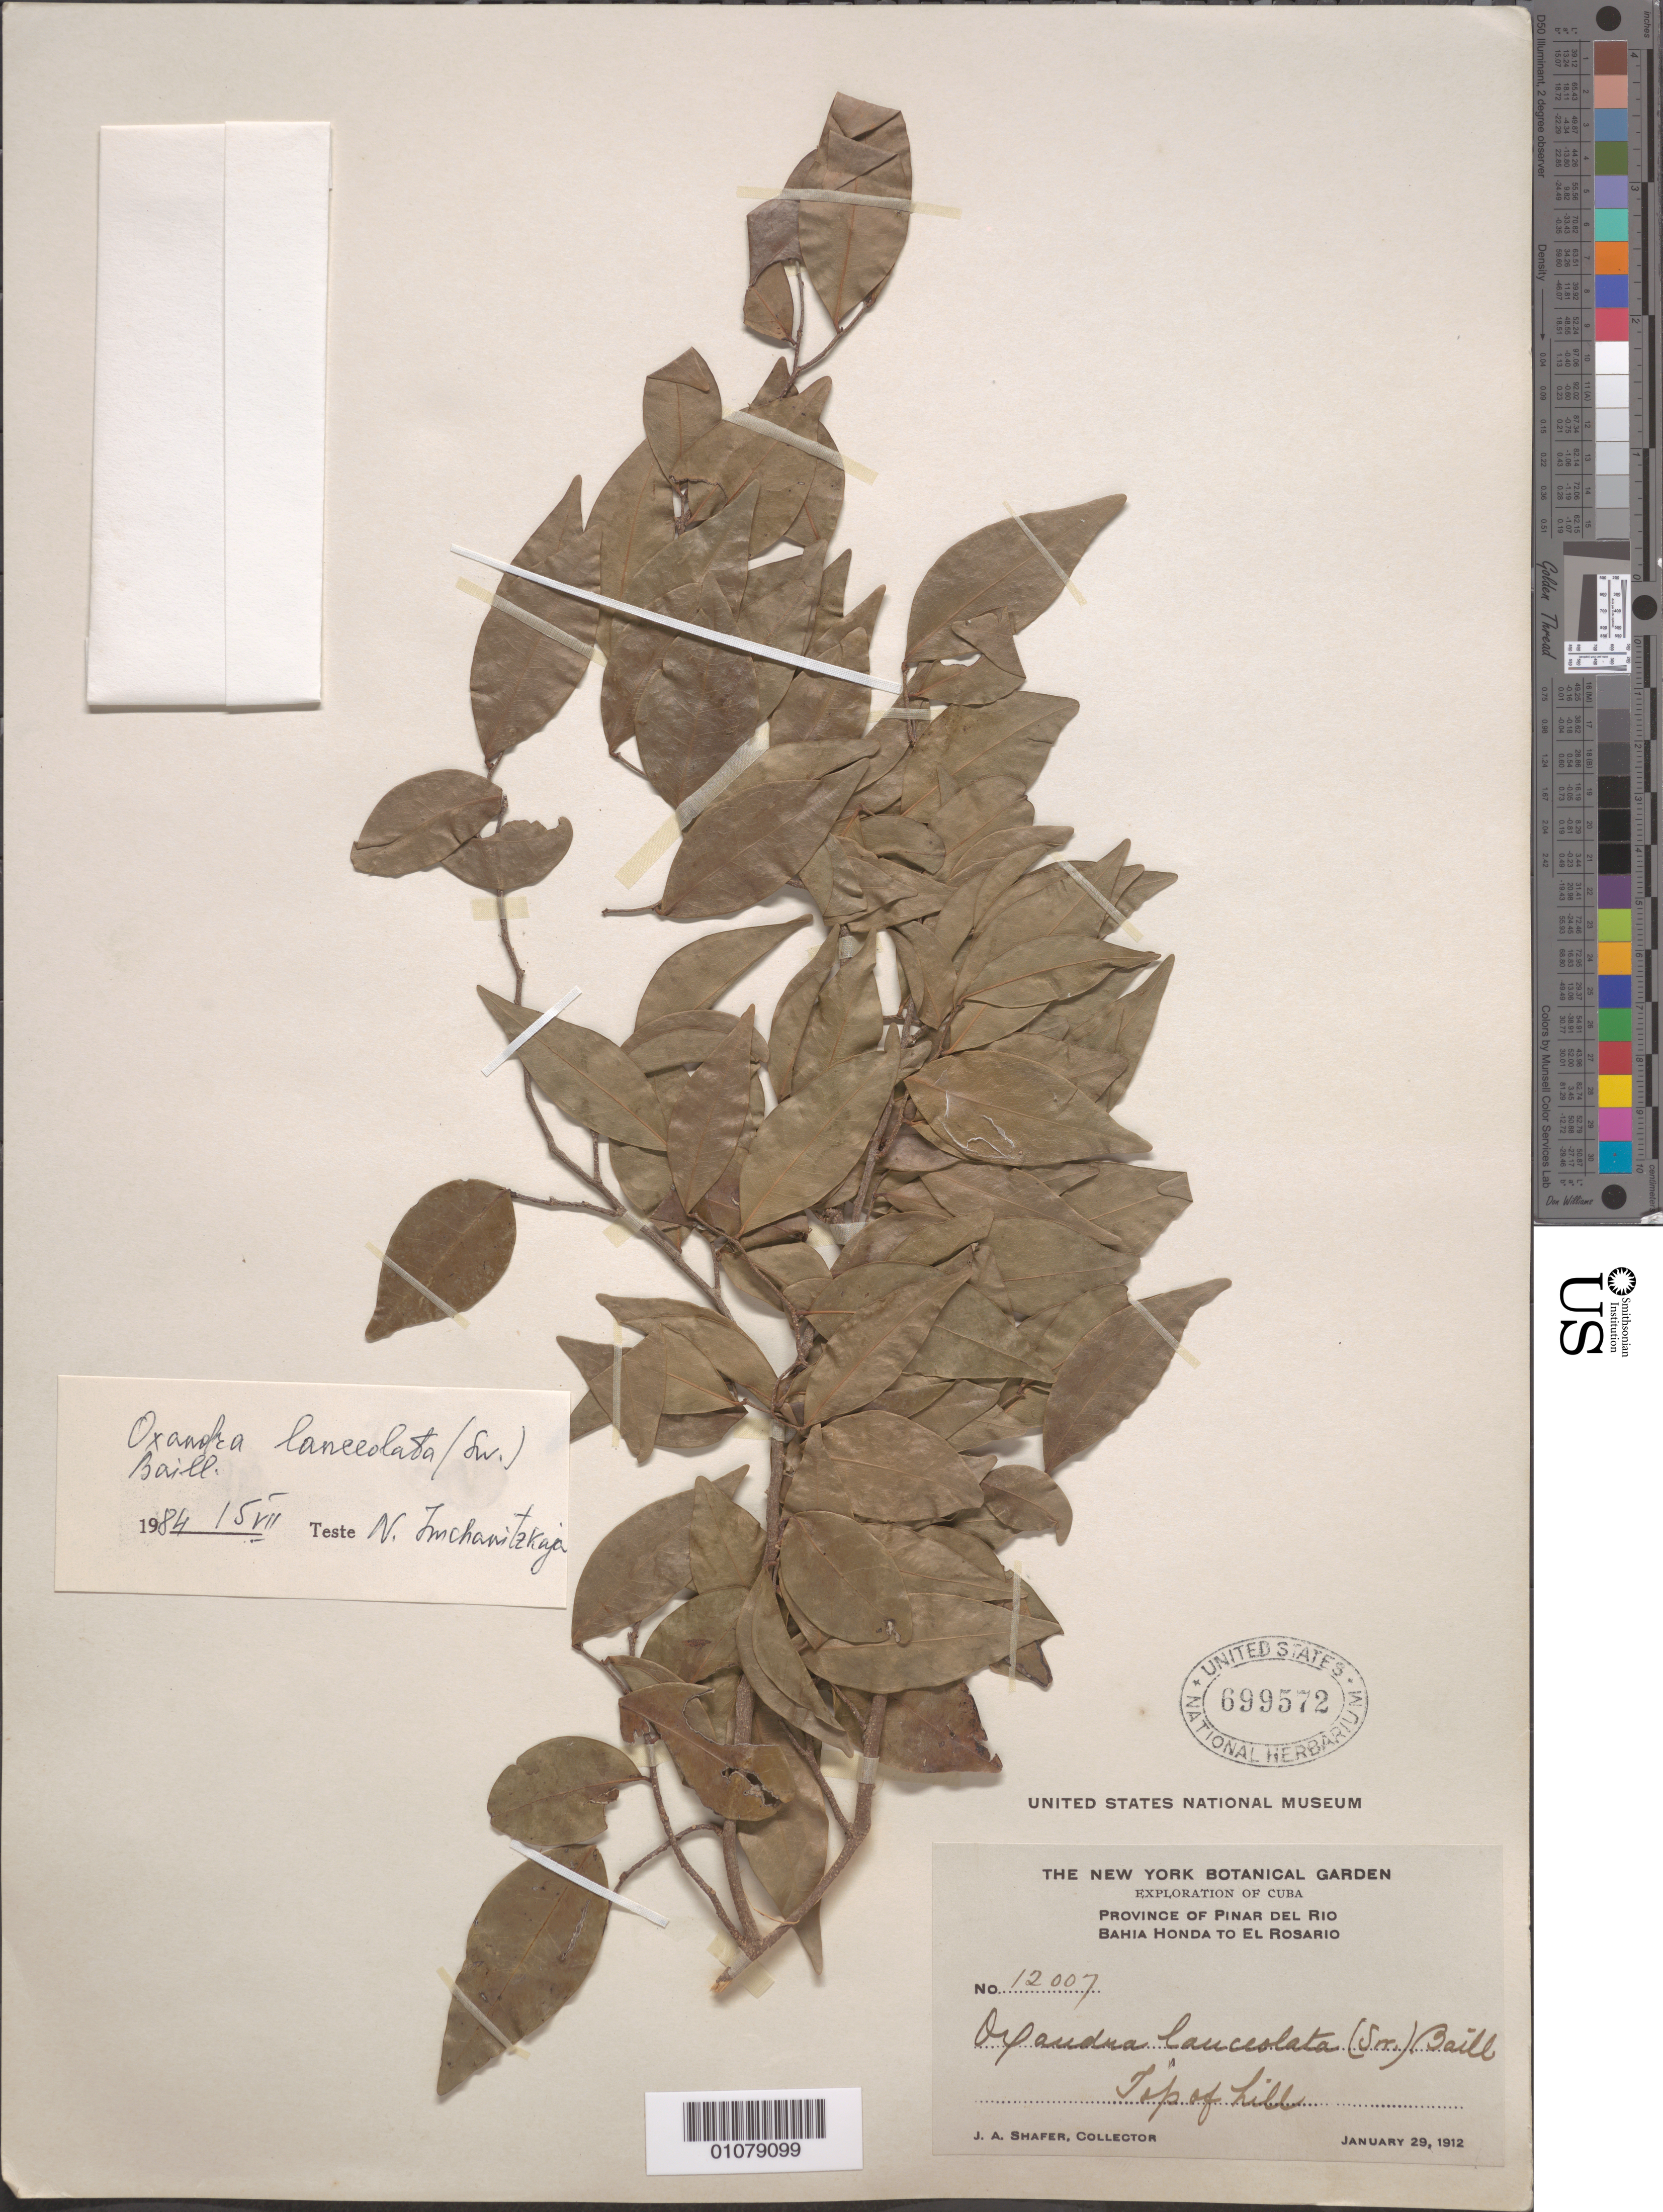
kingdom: Plantae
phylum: Tracheophyta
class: Magnoliopsida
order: Magnoliales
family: Annonaceae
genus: Oxandra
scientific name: Oxandra lanceolata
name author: (Sw.) Baill.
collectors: J. A. Shafer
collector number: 12007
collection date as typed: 29 Jan 1912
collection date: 1912-01-29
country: Cuba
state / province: Pinar del Rio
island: Cuba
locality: Province of Pinar Del Rio, Bahia Honda to El Rosario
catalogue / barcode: US 699572